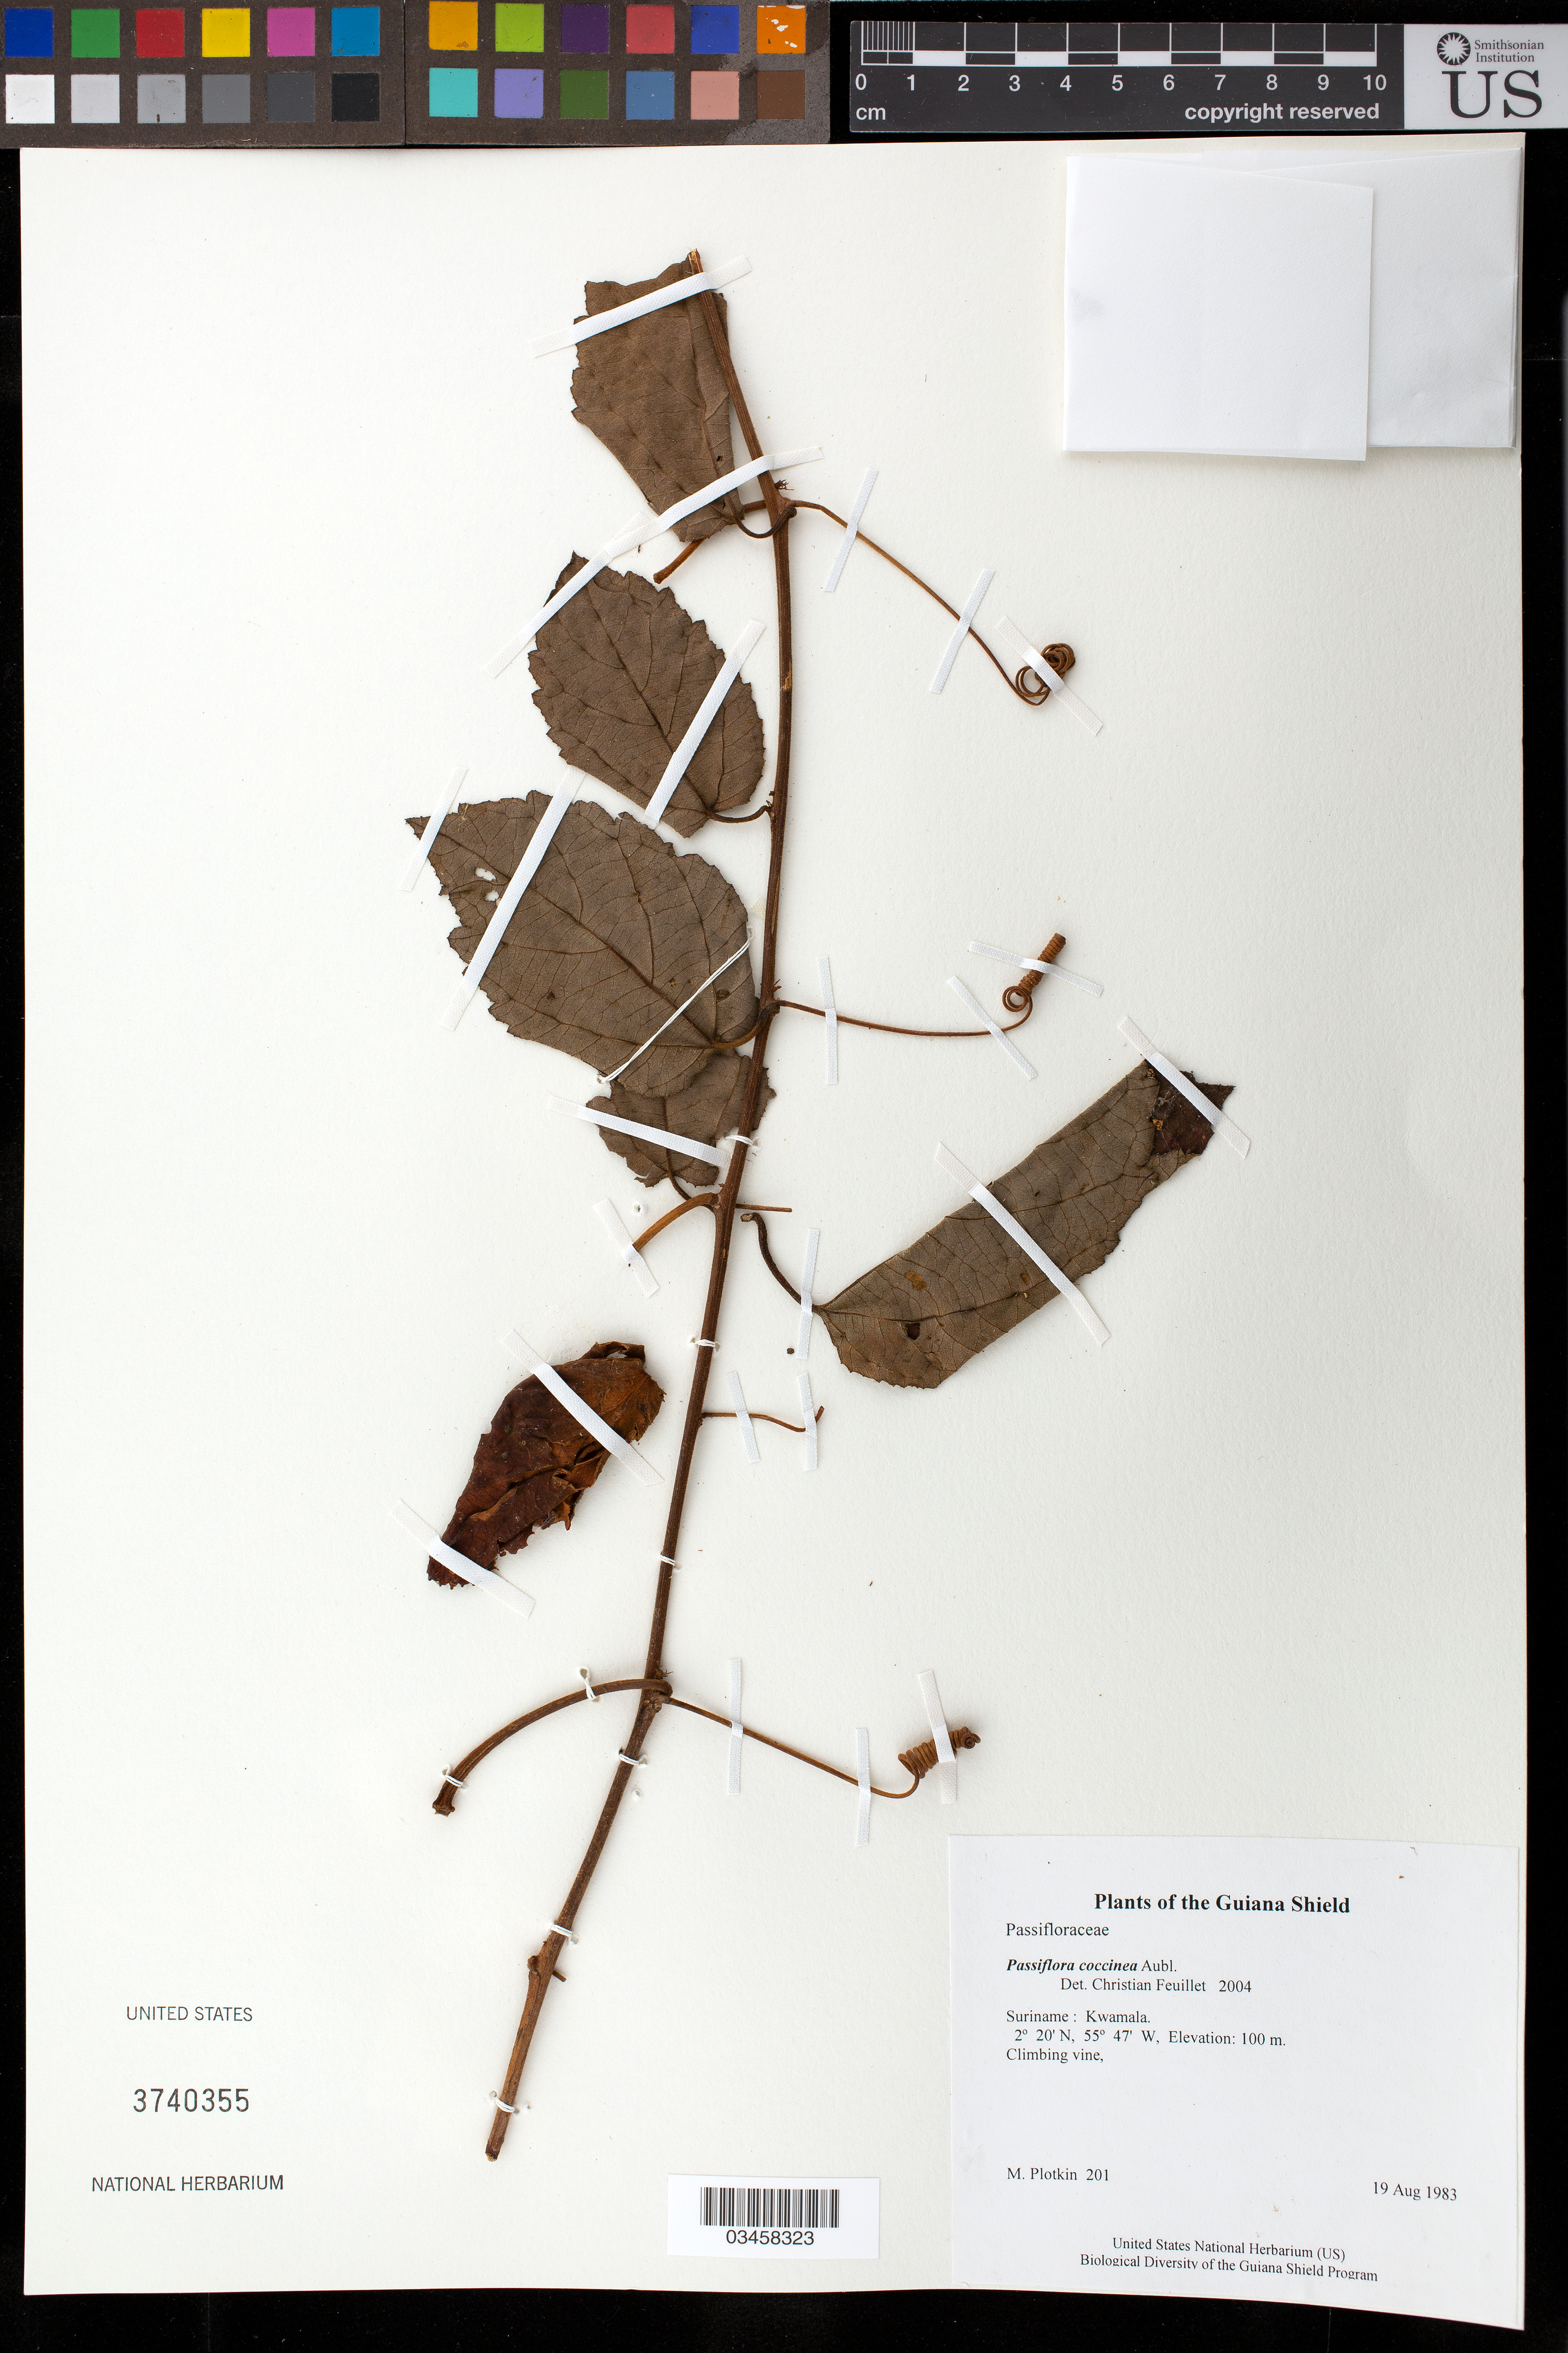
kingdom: Plantae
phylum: Tracheophyta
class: Magnoliopsida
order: Malpighiales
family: Passifloraceae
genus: Passiflora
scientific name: Passiflora coccinea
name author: Aubl.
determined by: Feuillet, C.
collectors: M. Plotkin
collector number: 201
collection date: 1983-08-19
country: Suriname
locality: Kwamala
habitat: At edge of garden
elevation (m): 100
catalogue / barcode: US 3740355